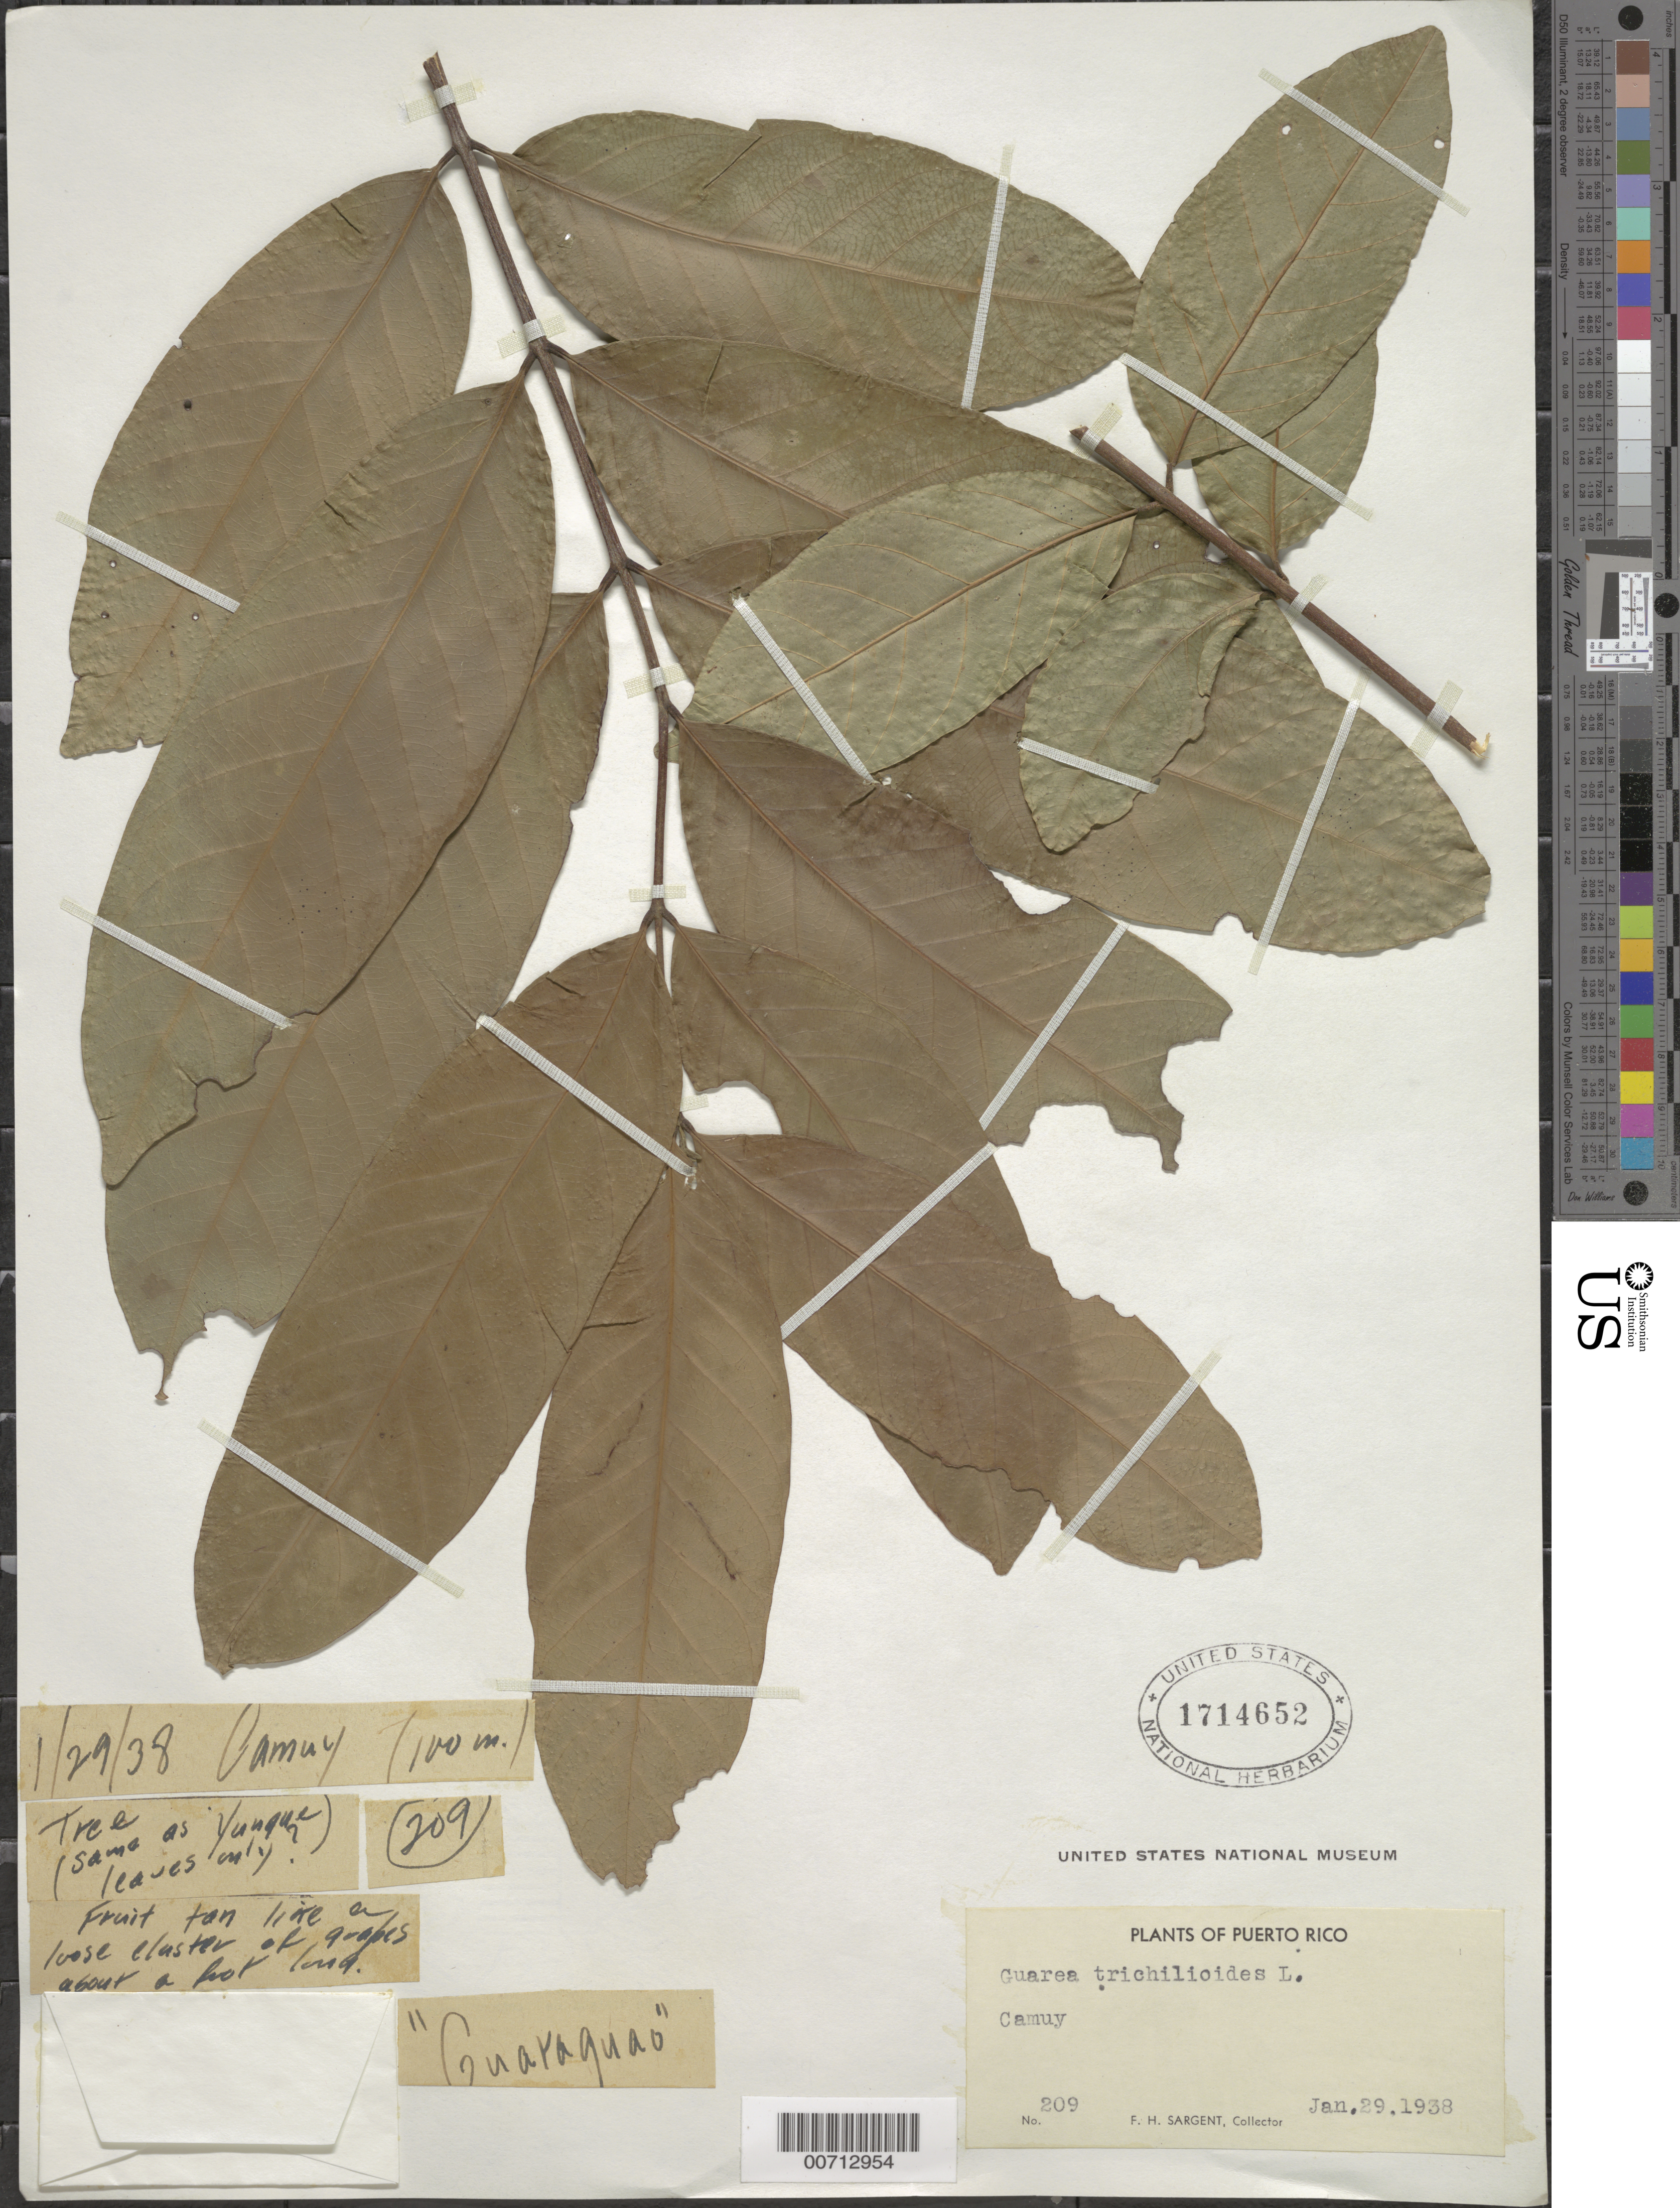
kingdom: Plantae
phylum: Tracheophyta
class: Magnoliopsida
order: Sapindales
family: Meliaceae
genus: Guarea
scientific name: Guarea trichilioides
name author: L.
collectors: F. H. Sargent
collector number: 209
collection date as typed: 29 Jan 1938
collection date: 1938-01-29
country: Puerto Rico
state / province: Camuy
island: Greater Antilles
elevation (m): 30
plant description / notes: Common name: Guaraguao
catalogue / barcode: US 1714652